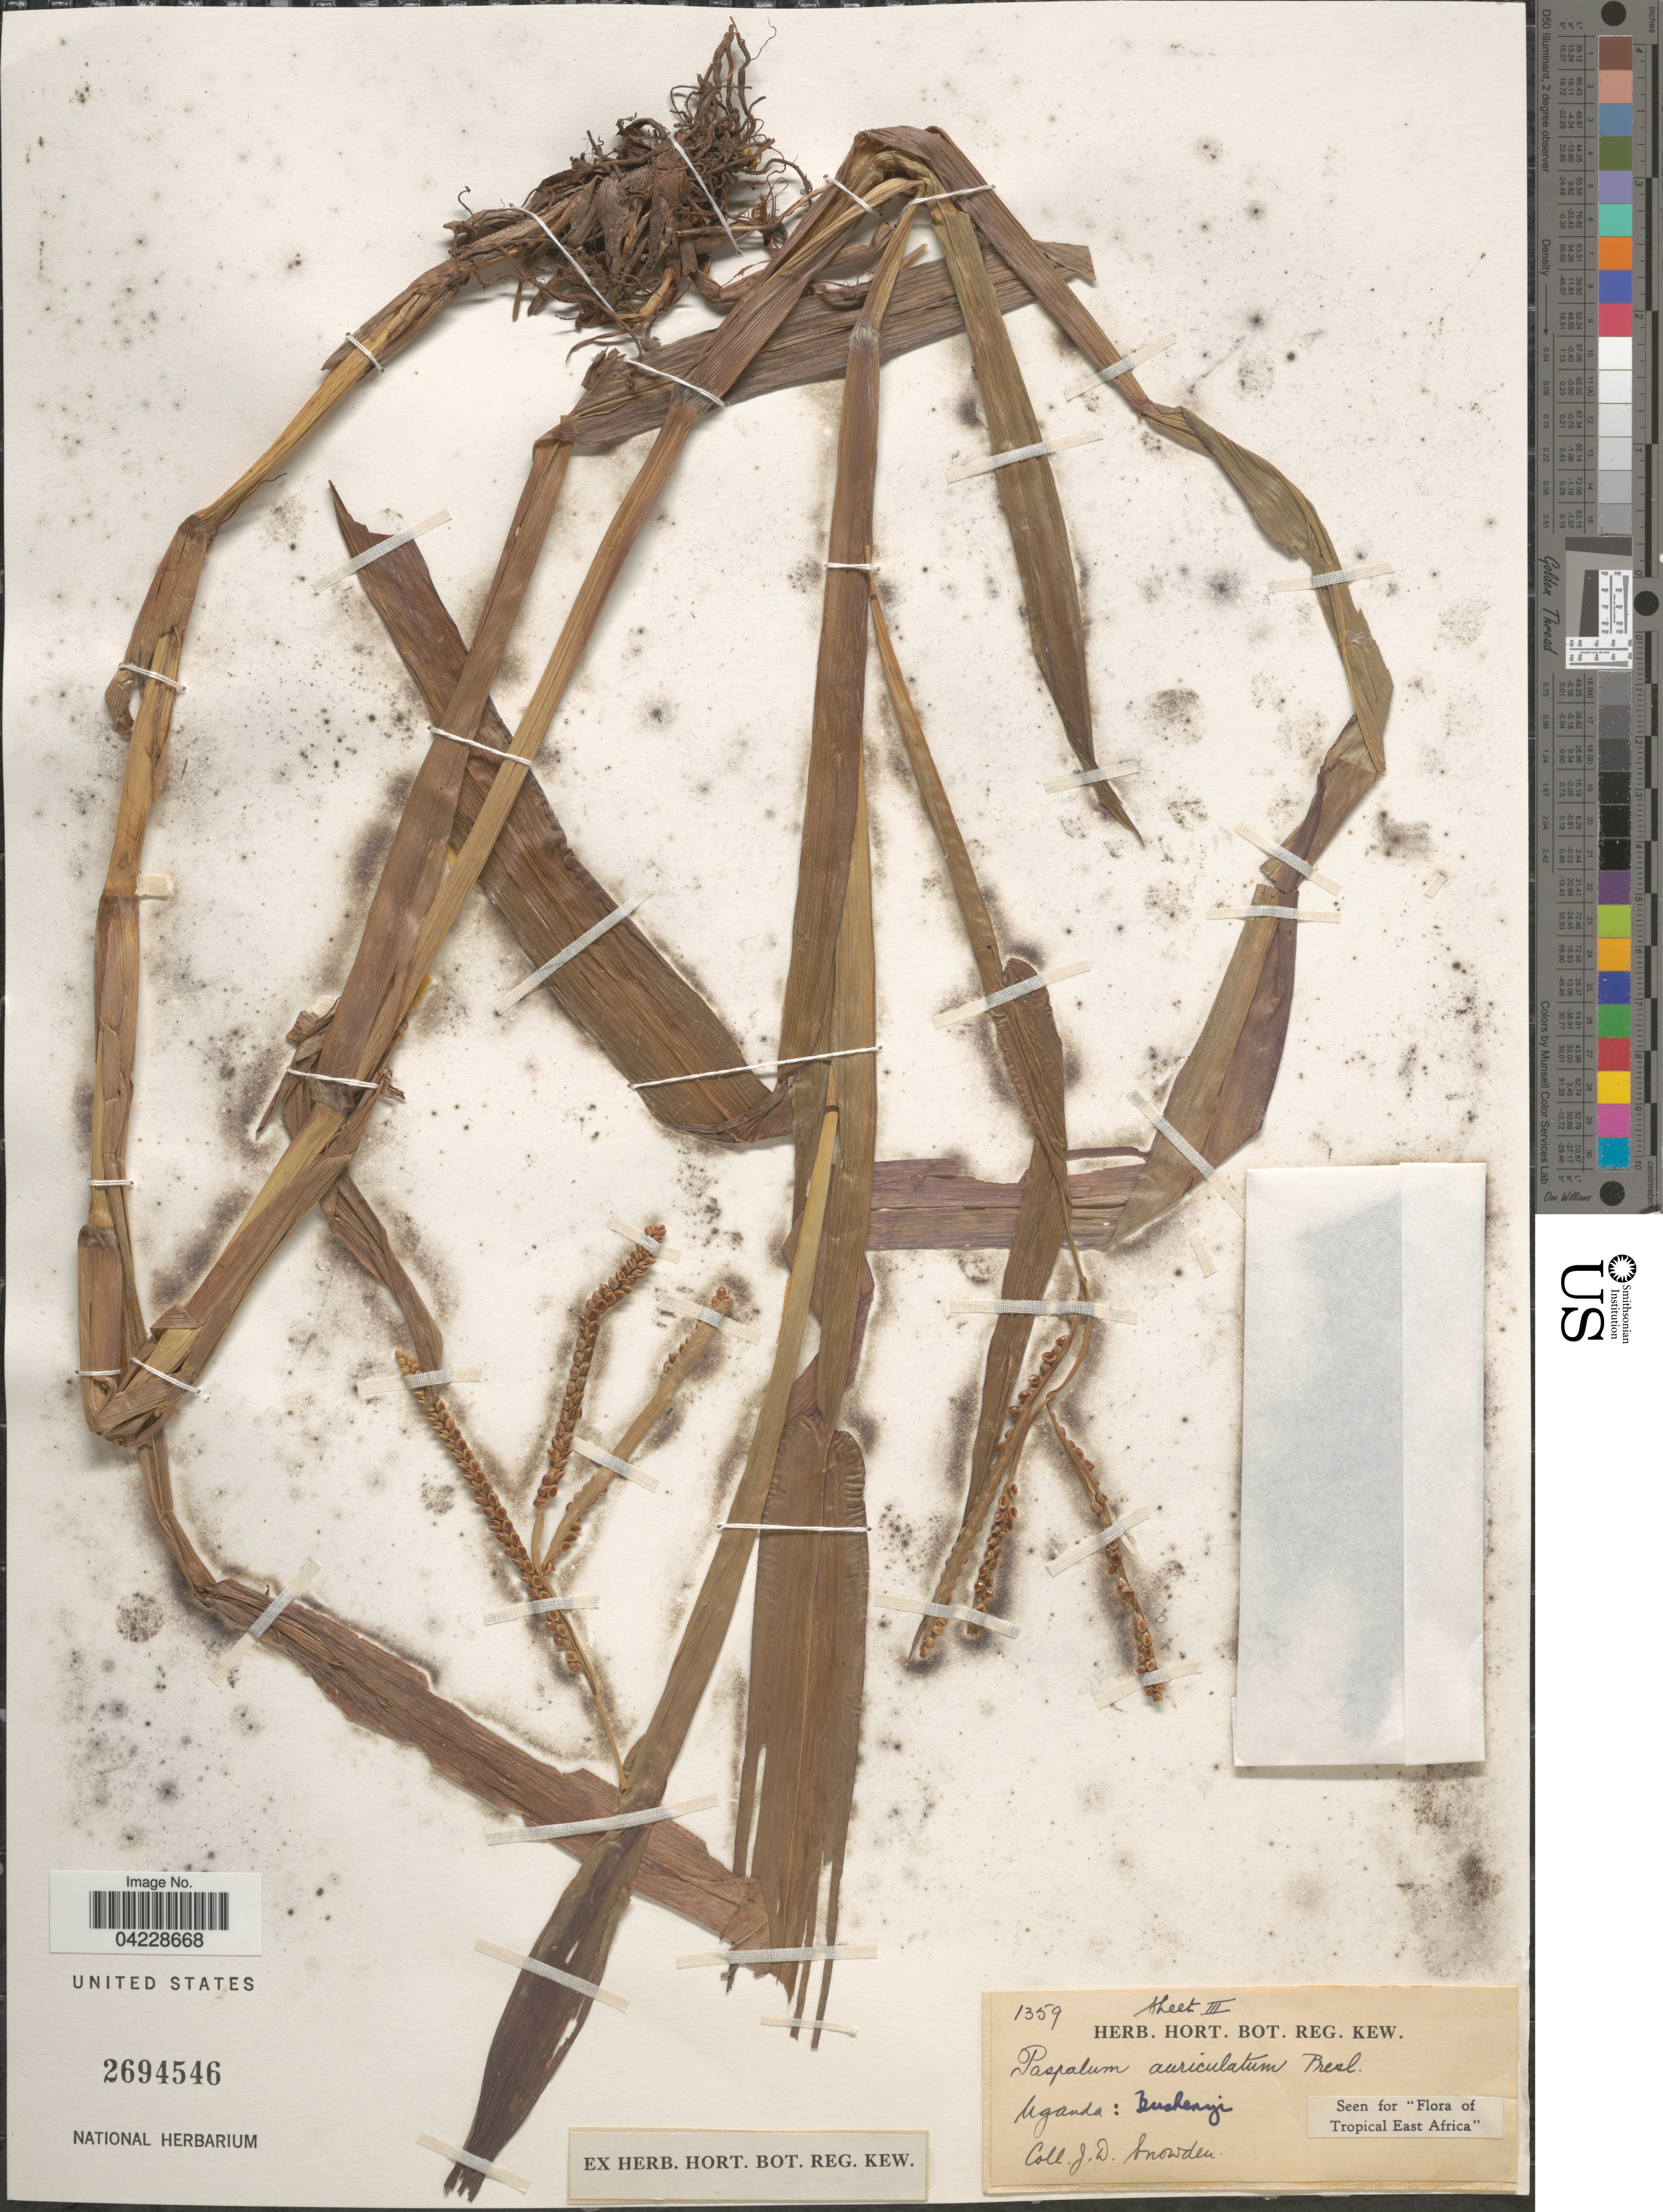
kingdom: Plantae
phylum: Tracheophyta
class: Liliopsida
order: Poales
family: Poaceae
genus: Paspalum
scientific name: Paspalum scrobiculatum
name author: L.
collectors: J. Snowden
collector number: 1359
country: Uganda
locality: Bushenyi. Tropical East Africa.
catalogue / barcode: US 2694546